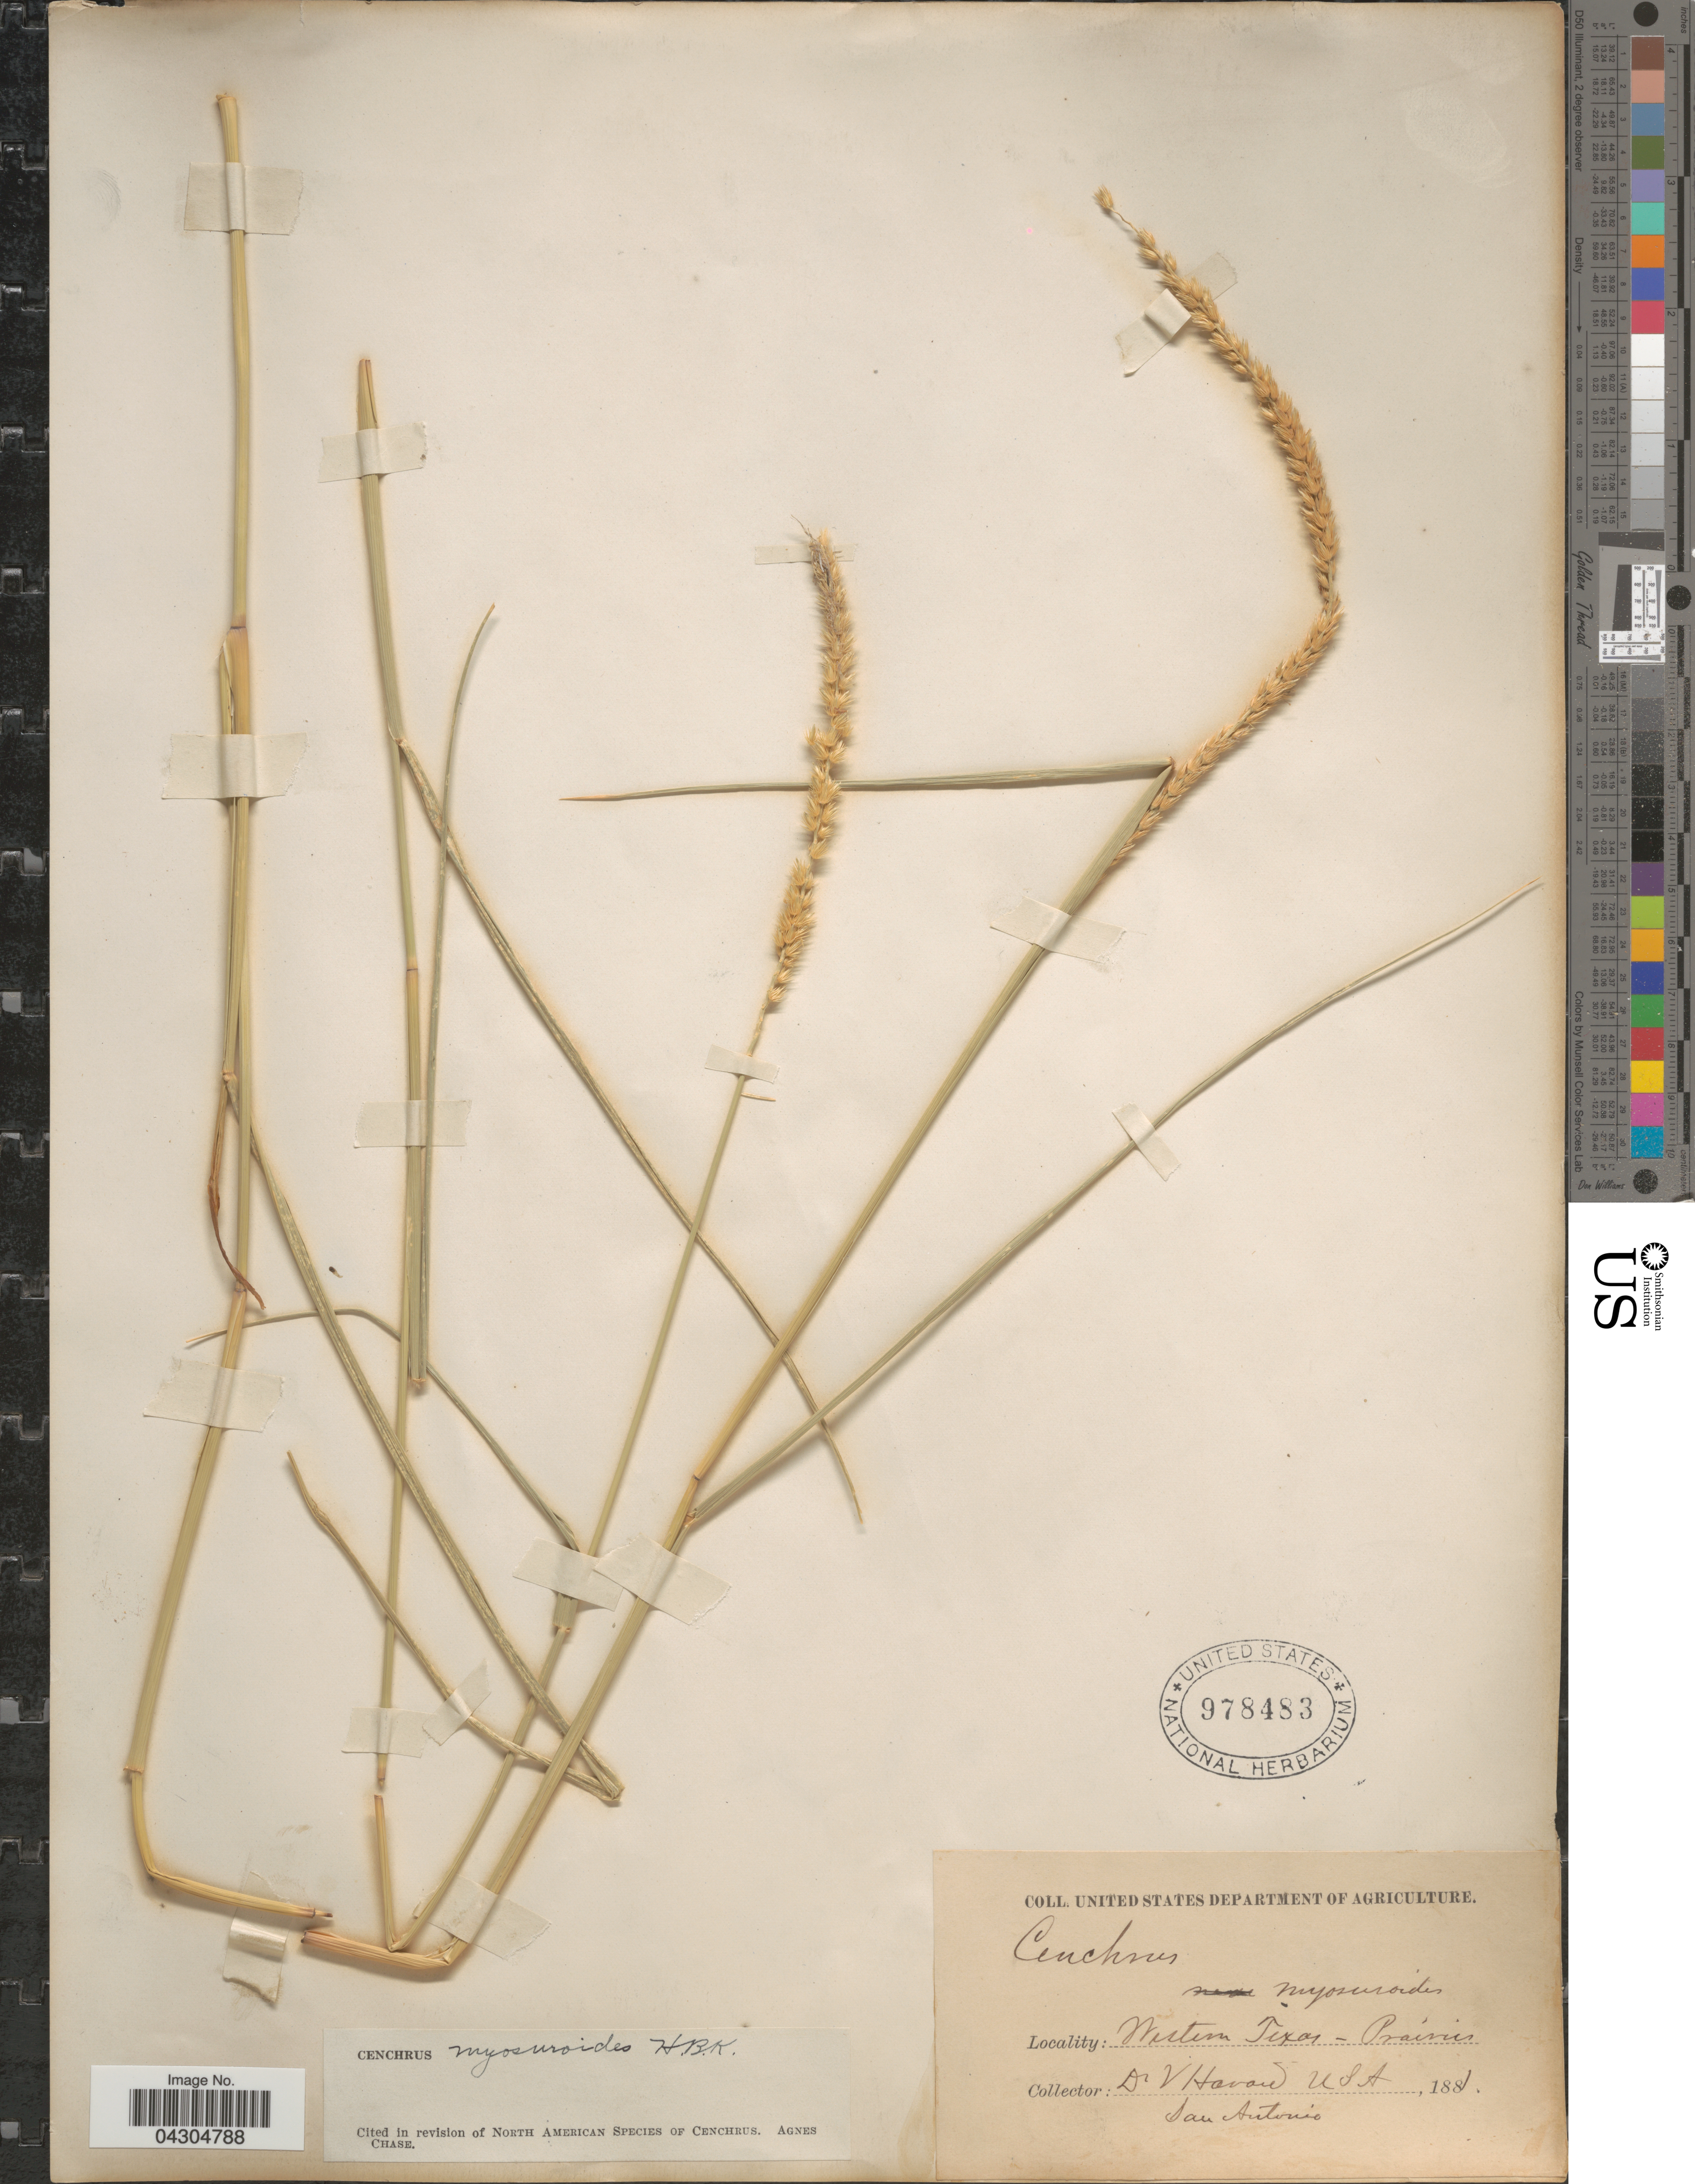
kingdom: Plantae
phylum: Tracheophyta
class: Liliopsida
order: Poales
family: Poaceae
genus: Cenchrus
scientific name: Cenchrus myosuroides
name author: Kunth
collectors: V. Havard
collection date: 1881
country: United States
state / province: Texas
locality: Western Texas - Prairies.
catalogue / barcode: US 978483